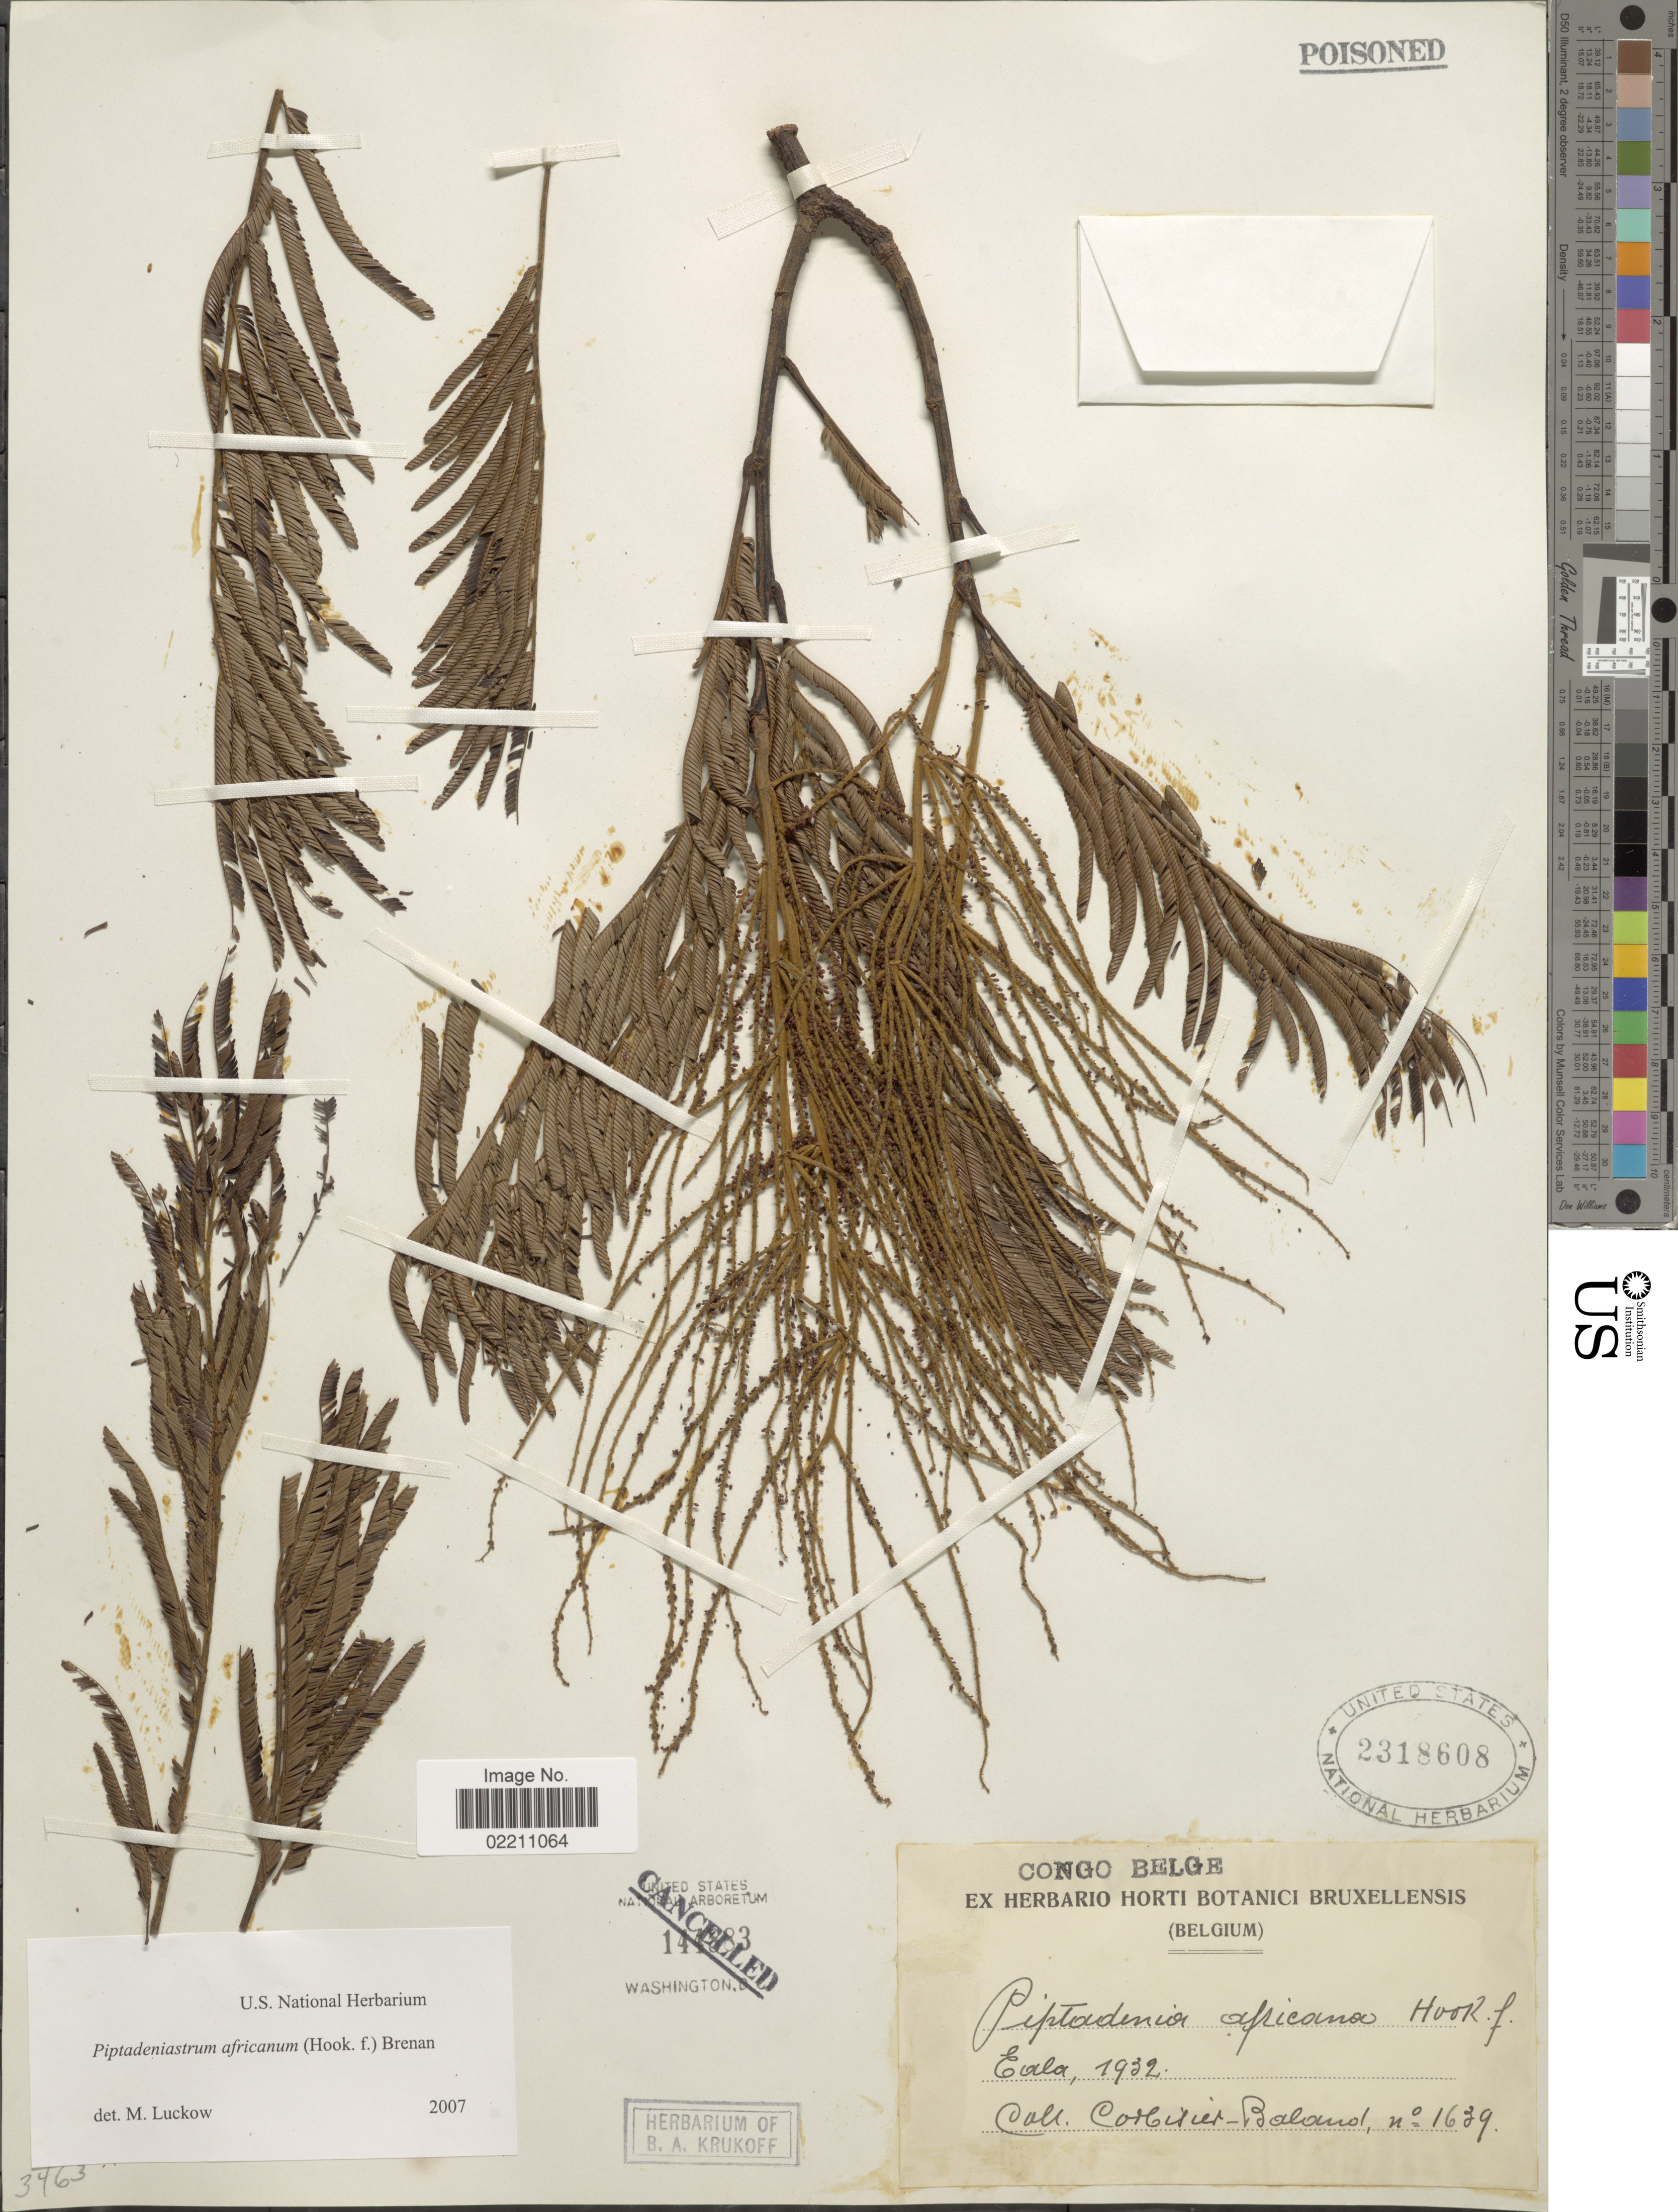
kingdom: Plantae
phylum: Tracheophyta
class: Magnoliopsida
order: Fabales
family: Fabaceae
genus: Piptadeniastrum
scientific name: Piptadeniastrum africanum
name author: (Hook. f.) Brenan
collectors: A. Corbisier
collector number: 1639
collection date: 1932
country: Congo, Democratic Republic of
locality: Congo Belge. Eala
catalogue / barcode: US 2318608